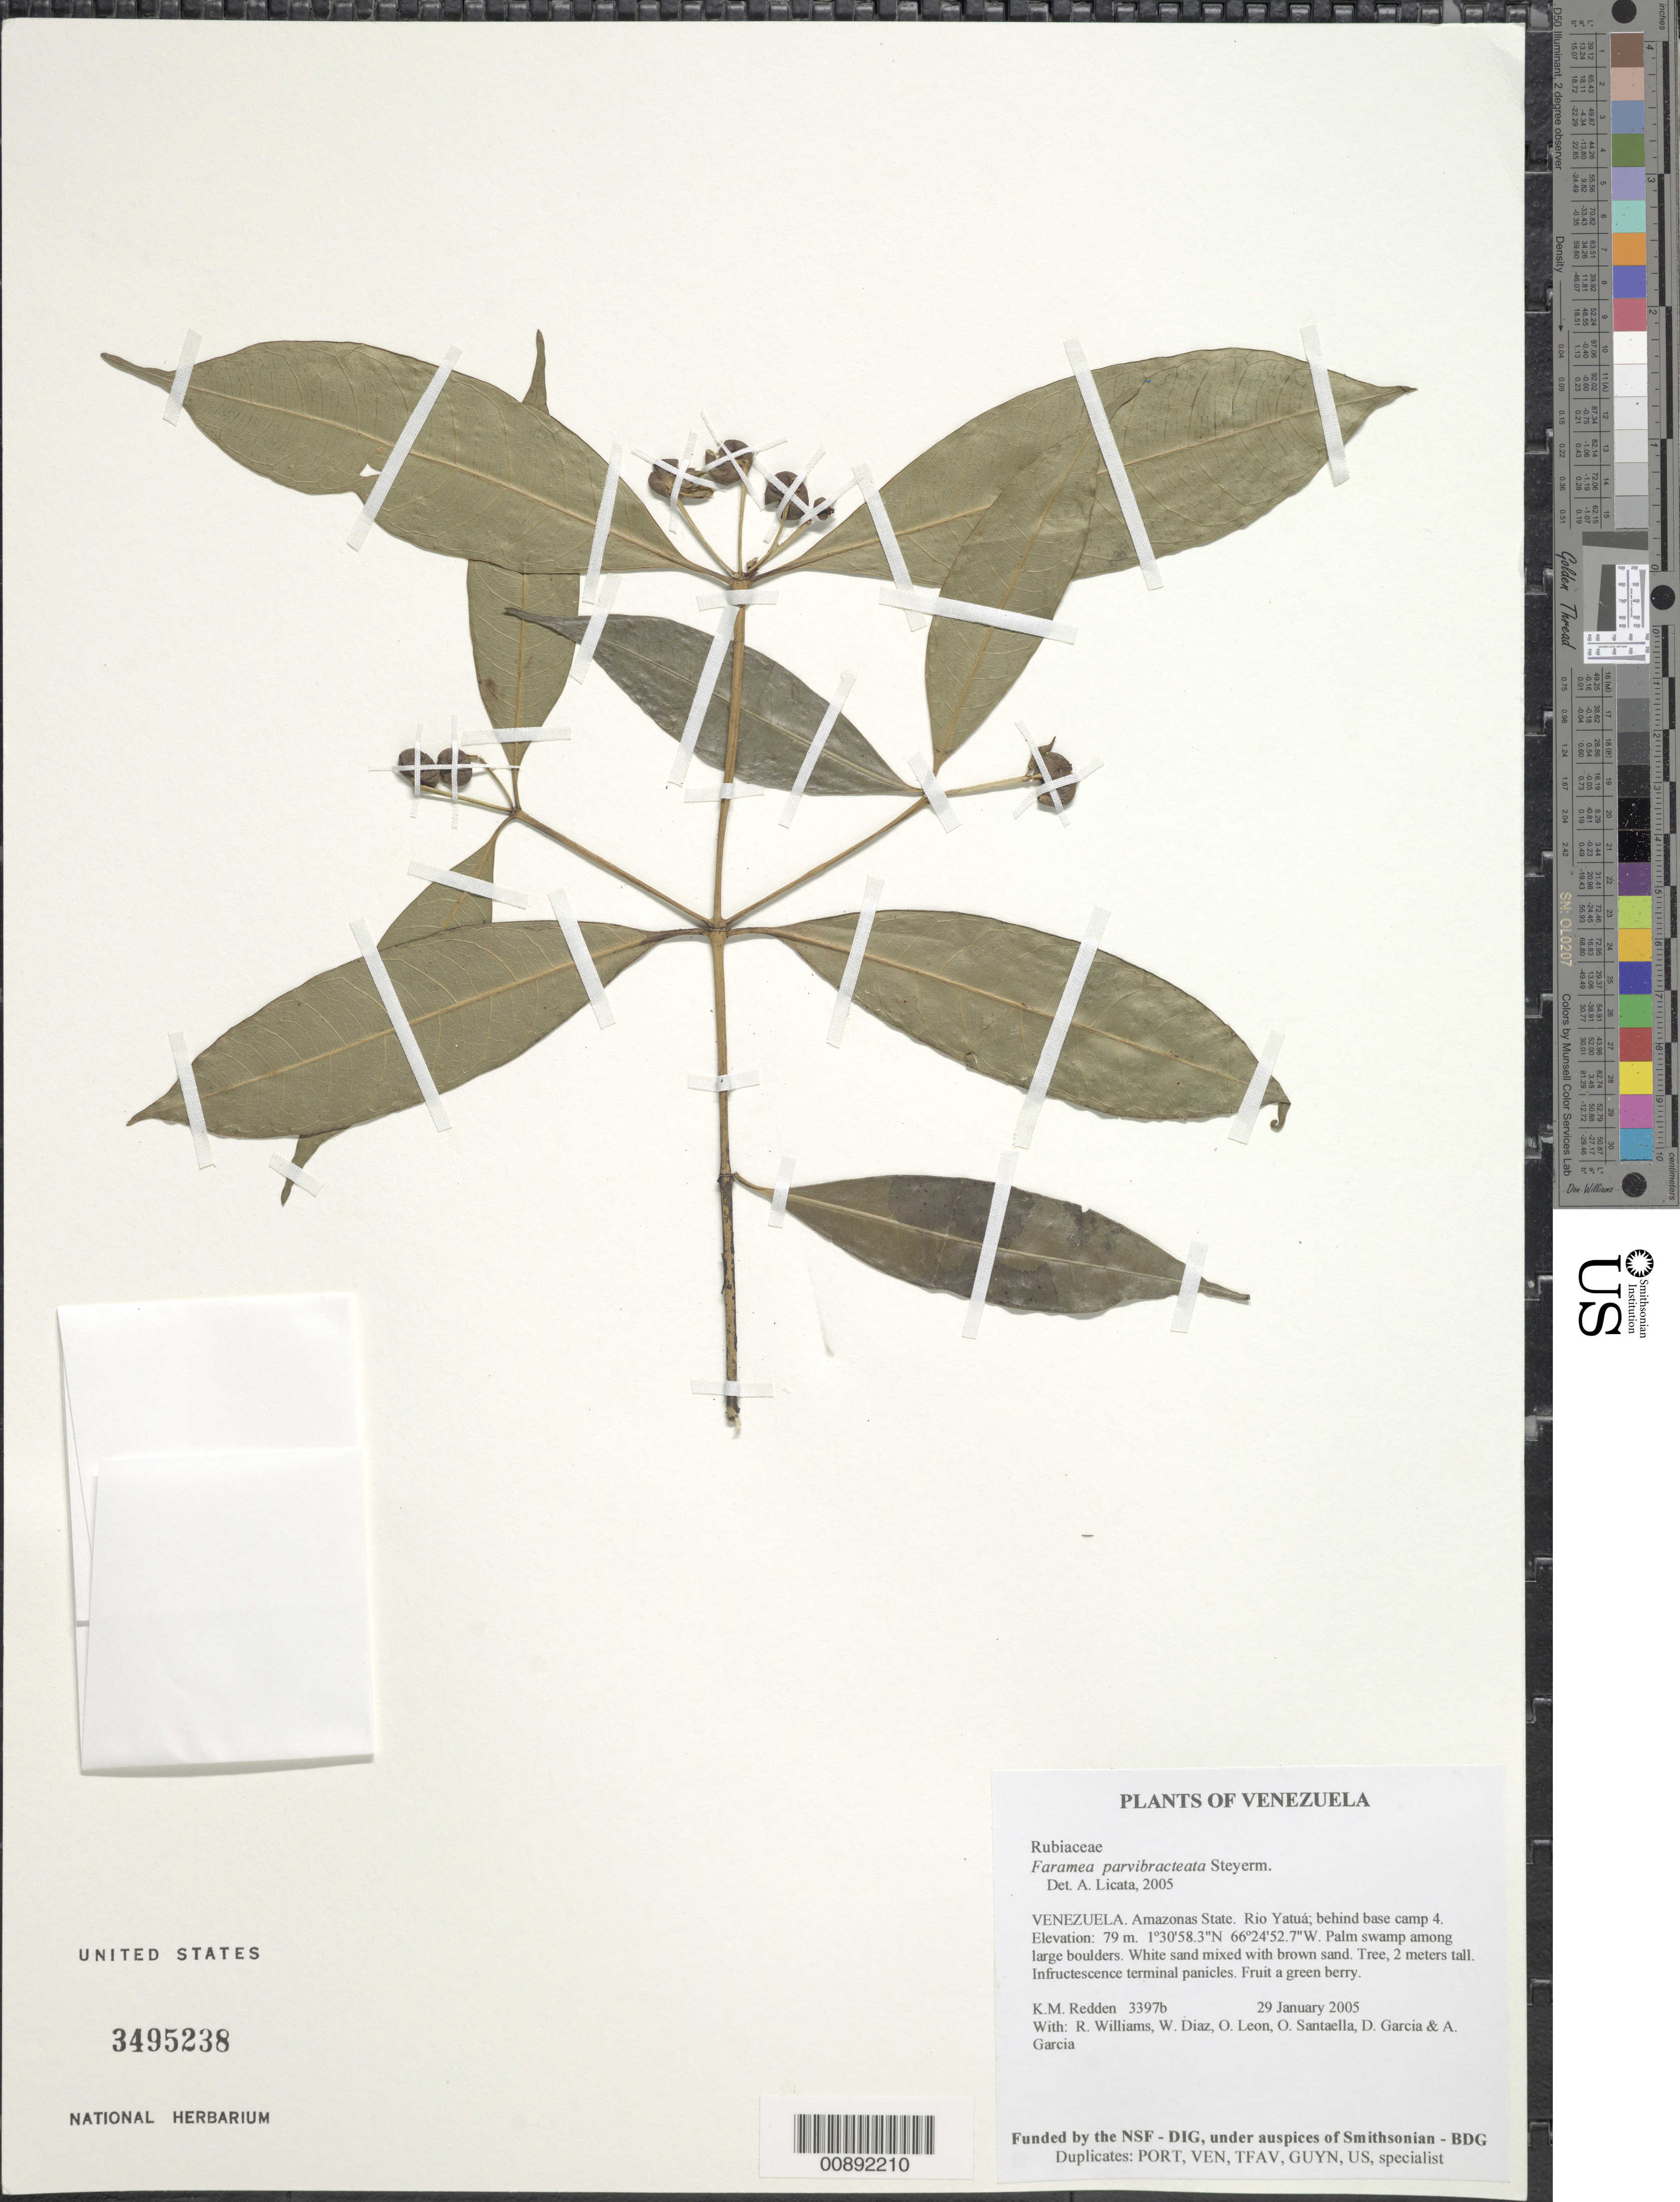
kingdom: Plantae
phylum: Tracheophyta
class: Magnoliopsida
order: Gentianales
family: Rubiaceae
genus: Faramea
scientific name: Faramea parvibractea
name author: Steyerm.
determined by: Licata, A., (PORT), Univ. Nac. Exp. de los Llanos Ezequiel Zamora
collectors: K. M. Redden, R. Williams, W. Díaz P., O. León, O. Santaella, D. Garcia & A. Garcia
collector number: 3397 b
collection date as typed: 29 January 2005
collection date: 2005-01-29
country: Venezuela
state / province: Amazonas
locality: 08 - Rio Yatuá; behind base camp 4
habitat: Palm swamp among large boulders. White sand mixed with brown sand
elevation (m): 79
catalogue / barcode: US 3495238